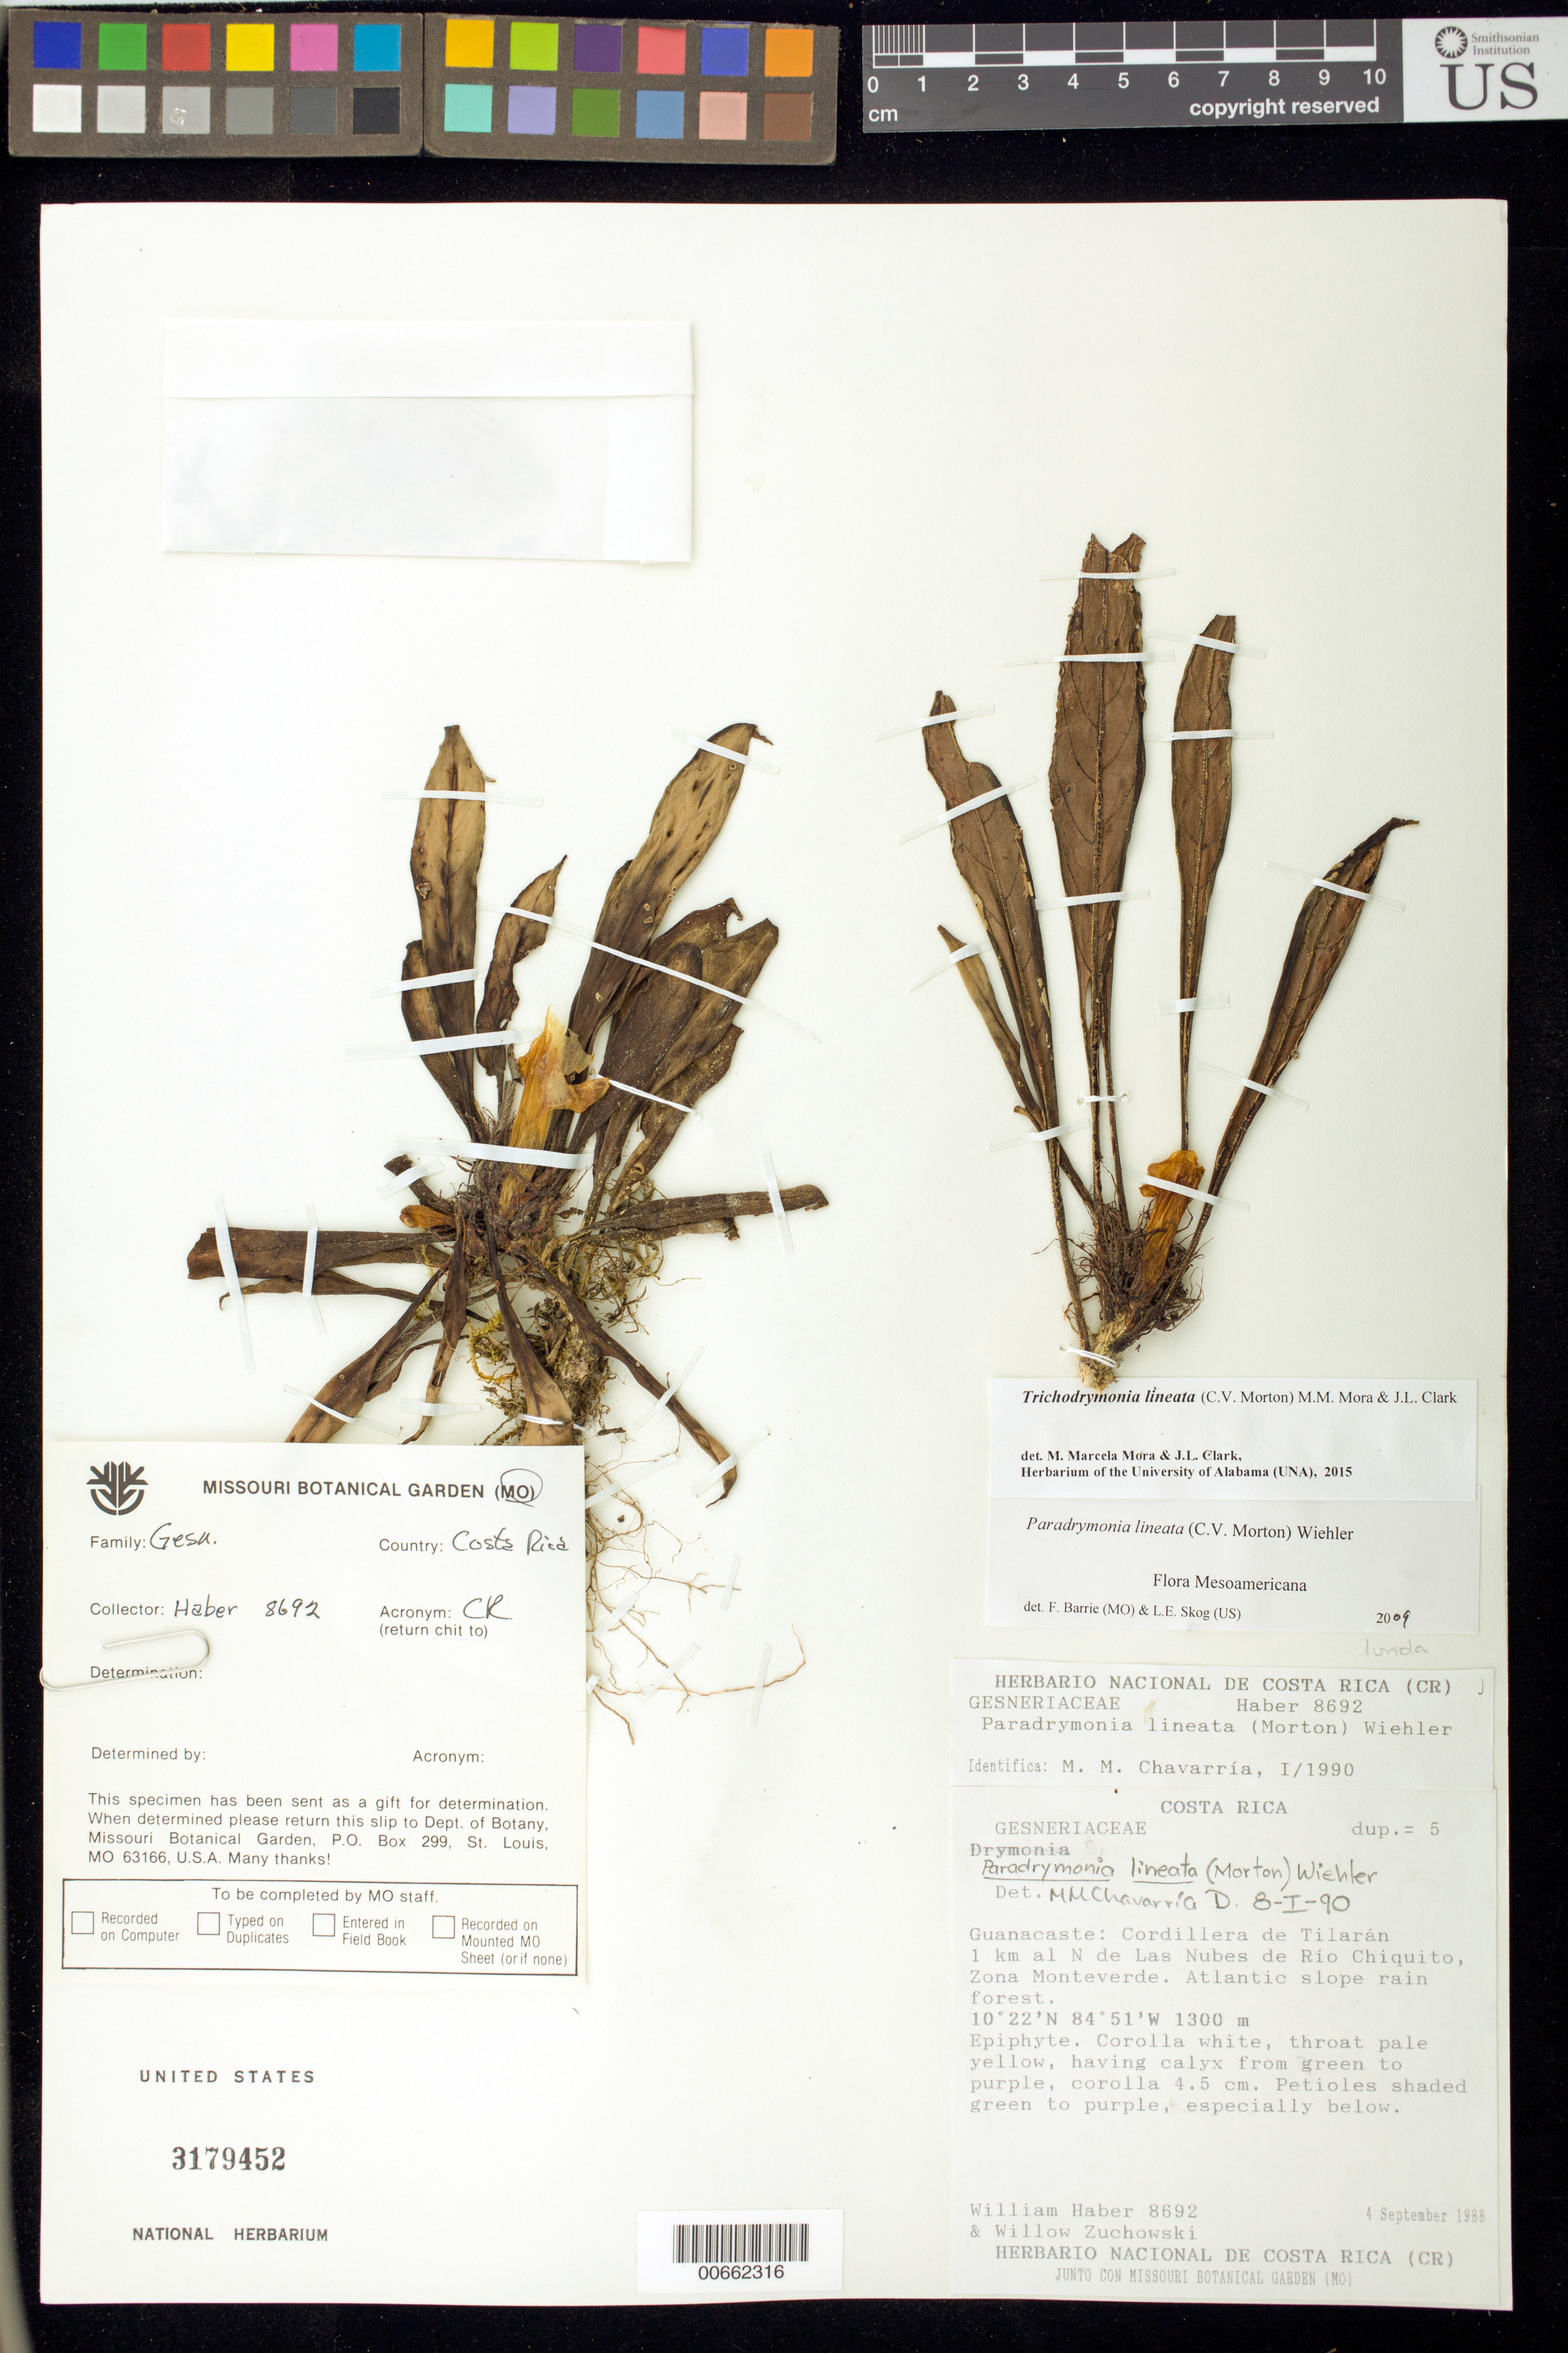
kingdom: Plantae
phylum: Tracheophyta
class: Magnoliopsida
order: Lamiales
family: Gesneriaceae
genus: Trichodrymonia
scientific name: Trichodrymonia lineata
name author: (C.V. Morton) M.M. Mora & J.L. Clark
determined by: Mora, M. M.; Clark, J. L.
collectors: W. Haber & W. Zuchowski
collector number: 8692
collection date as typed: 04 Sep 1988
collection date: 1988-09-04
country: Costa Rica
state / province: Guanacaste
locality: Cordillera de Tilarán, 1 km al N de Las Nubes de Río Chiquito, Zona Monteverde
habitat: Atlantic slope rain forest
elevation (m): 1300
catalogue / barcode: US 3179452